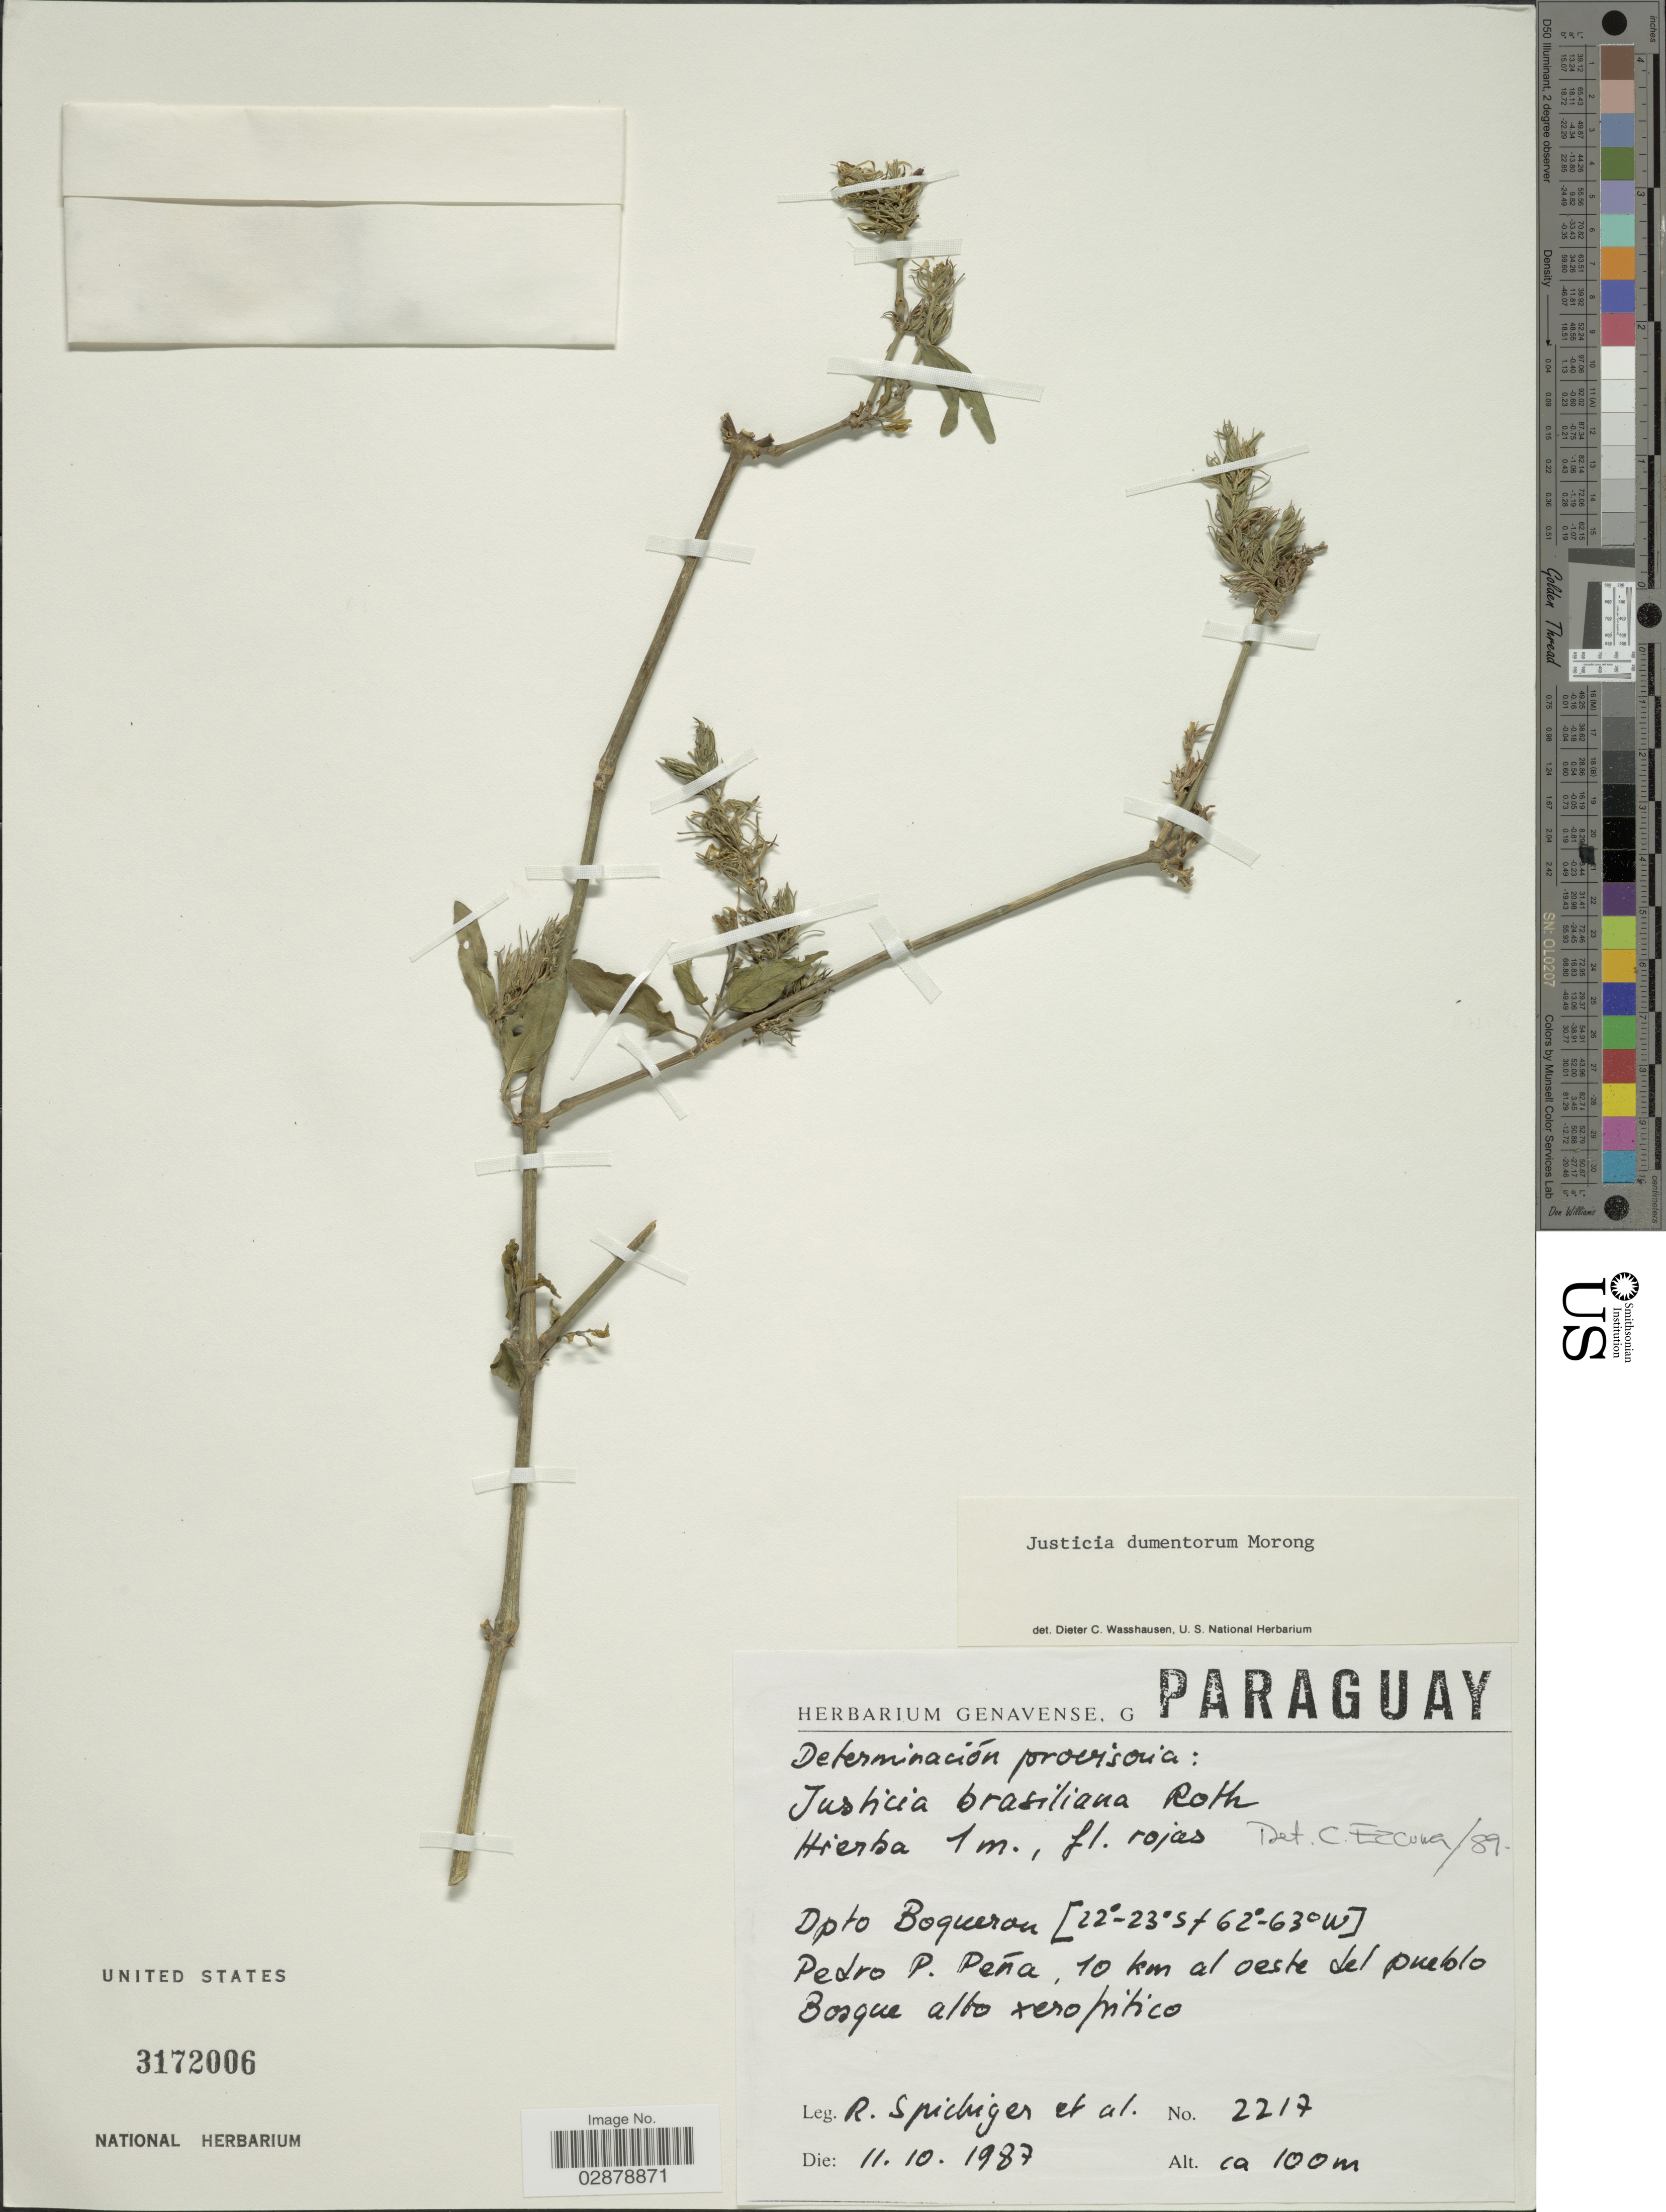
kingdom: Plantae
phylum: Tracheophyta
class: Magnoliopsida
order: Lamiales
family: Acanthaceae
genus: Justicia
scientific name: Justicia dumetorum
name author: Morong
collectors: R. Spichiger & et al.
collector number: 2217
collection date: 1987-10-11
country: Paraguay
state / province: Boqueron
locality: Dpto. Boqueron. Pedro P. Peña, 10 km al oeste del pueblo.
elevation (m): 100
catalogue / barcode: US 3172006